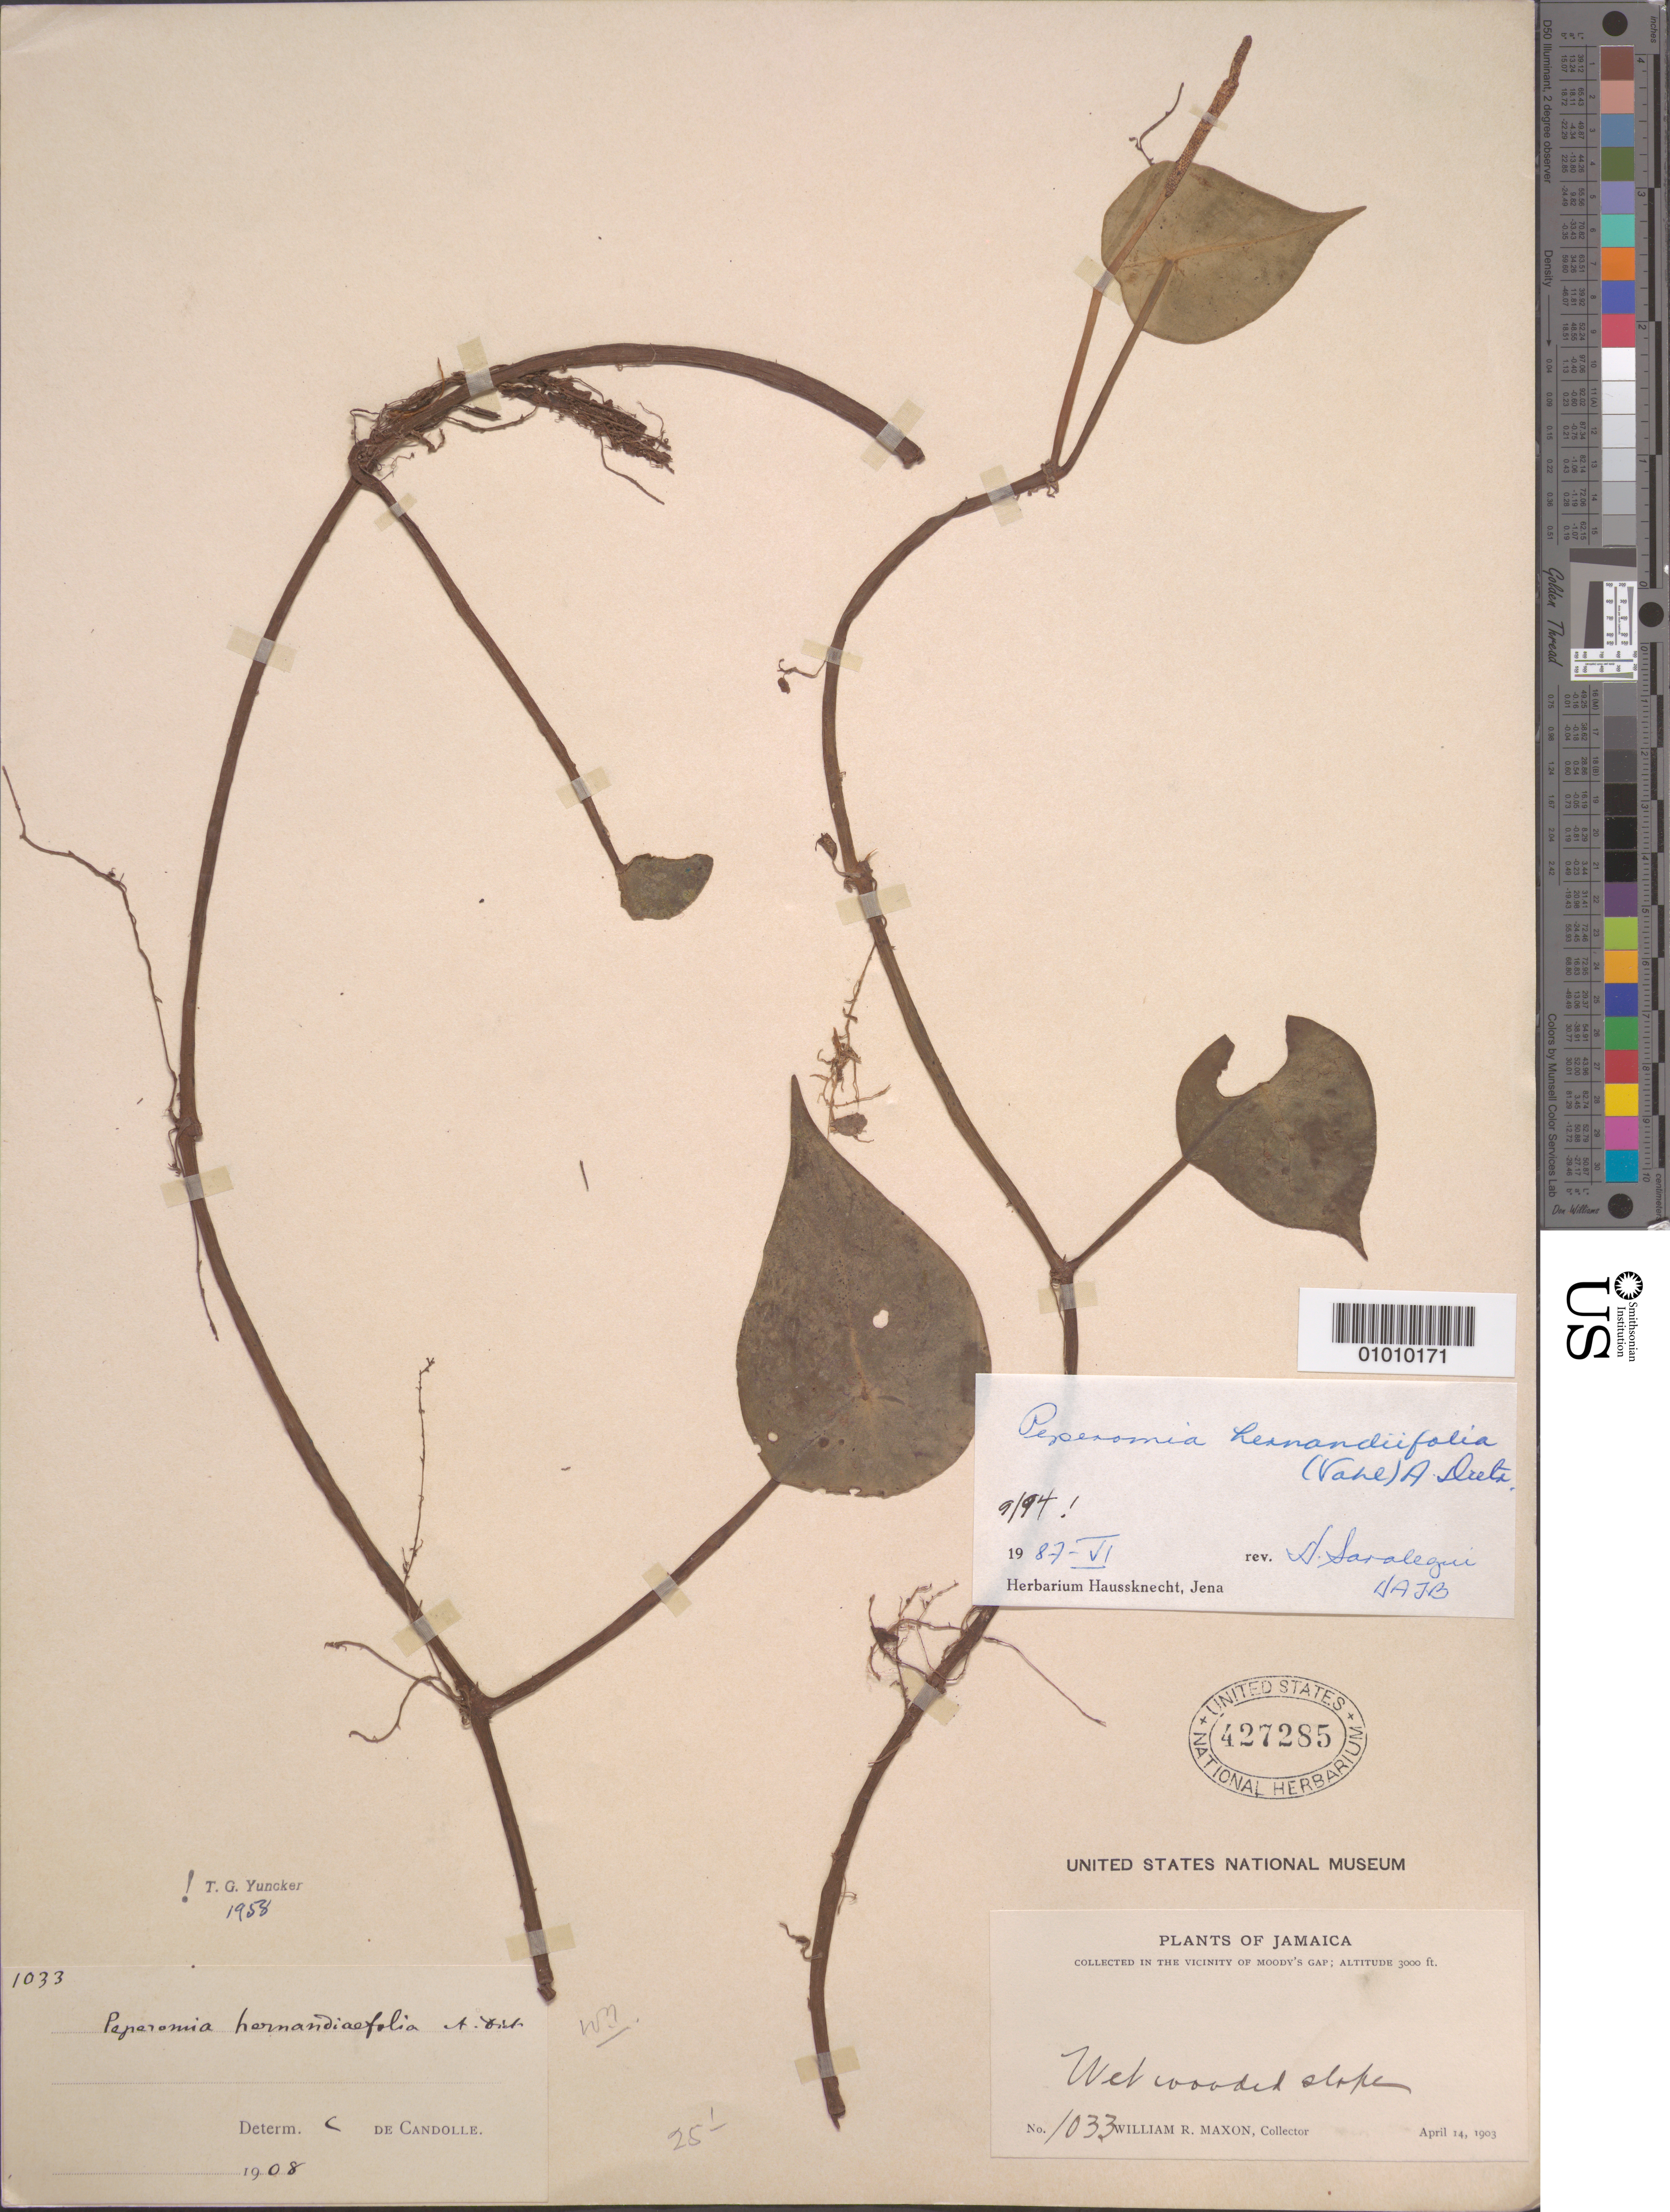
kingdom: Plantae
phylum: Tracheophyta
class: Magnoliopsida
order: Piperales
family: Piperaceae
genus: Peperomia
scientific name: Peperomia hernandiifolia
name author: (Vahl) A. Dietr.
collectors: W. R. Maxon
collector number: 1033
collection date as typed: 14 Apr 1903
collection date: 1903-04-14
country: Jamaica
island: Jamaica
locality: Wet wooded slope, in the vicinity of Moody's Gap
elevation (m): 914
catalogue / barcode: US 427285